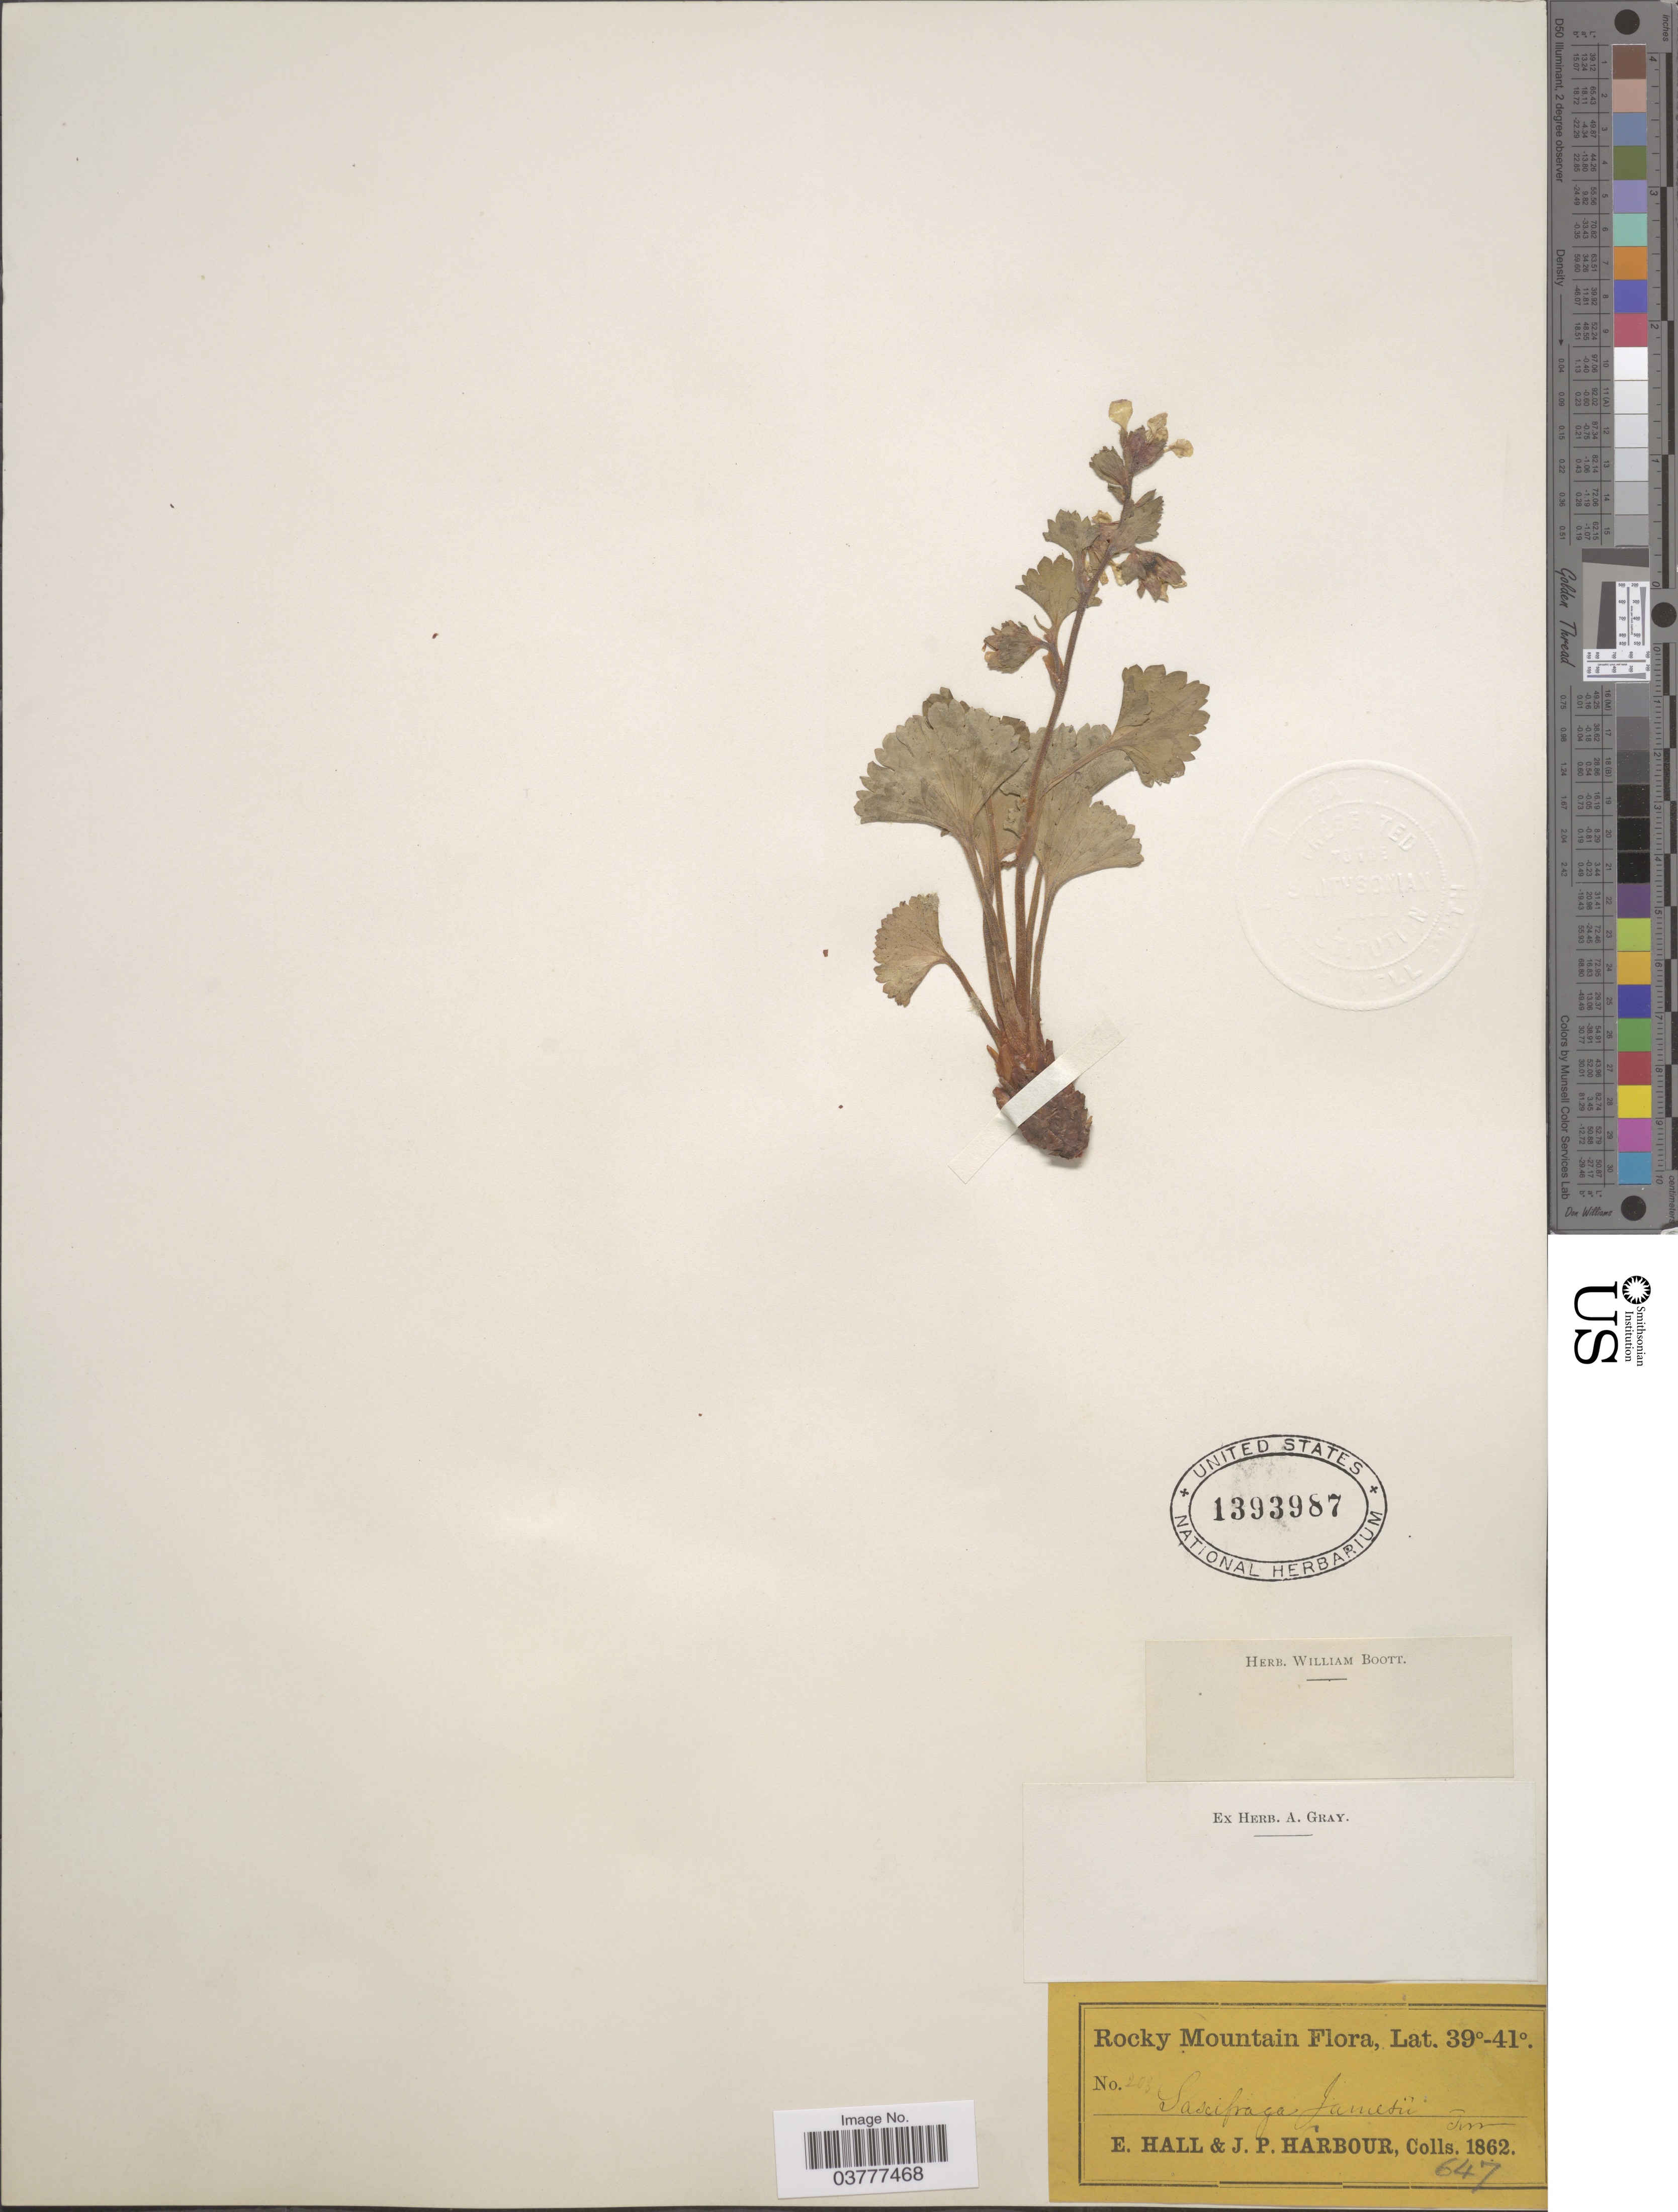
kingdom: Plantae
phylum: Tracheophyta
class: Magnoliopsida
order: Saxifragales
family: Saxifragaceae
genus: Telesonix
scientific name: Telesonix jamesii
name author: (Torr.) Raf.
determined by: Strong, Mark T., (BOT), Smithsonian Institution - National Museum of Natural History (UNITED STATES)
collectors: E. Hall & J. Harbour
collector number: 203?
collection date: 1862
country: United States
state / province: Colorado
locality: Rocky Mountain.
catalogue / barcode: US 1393987